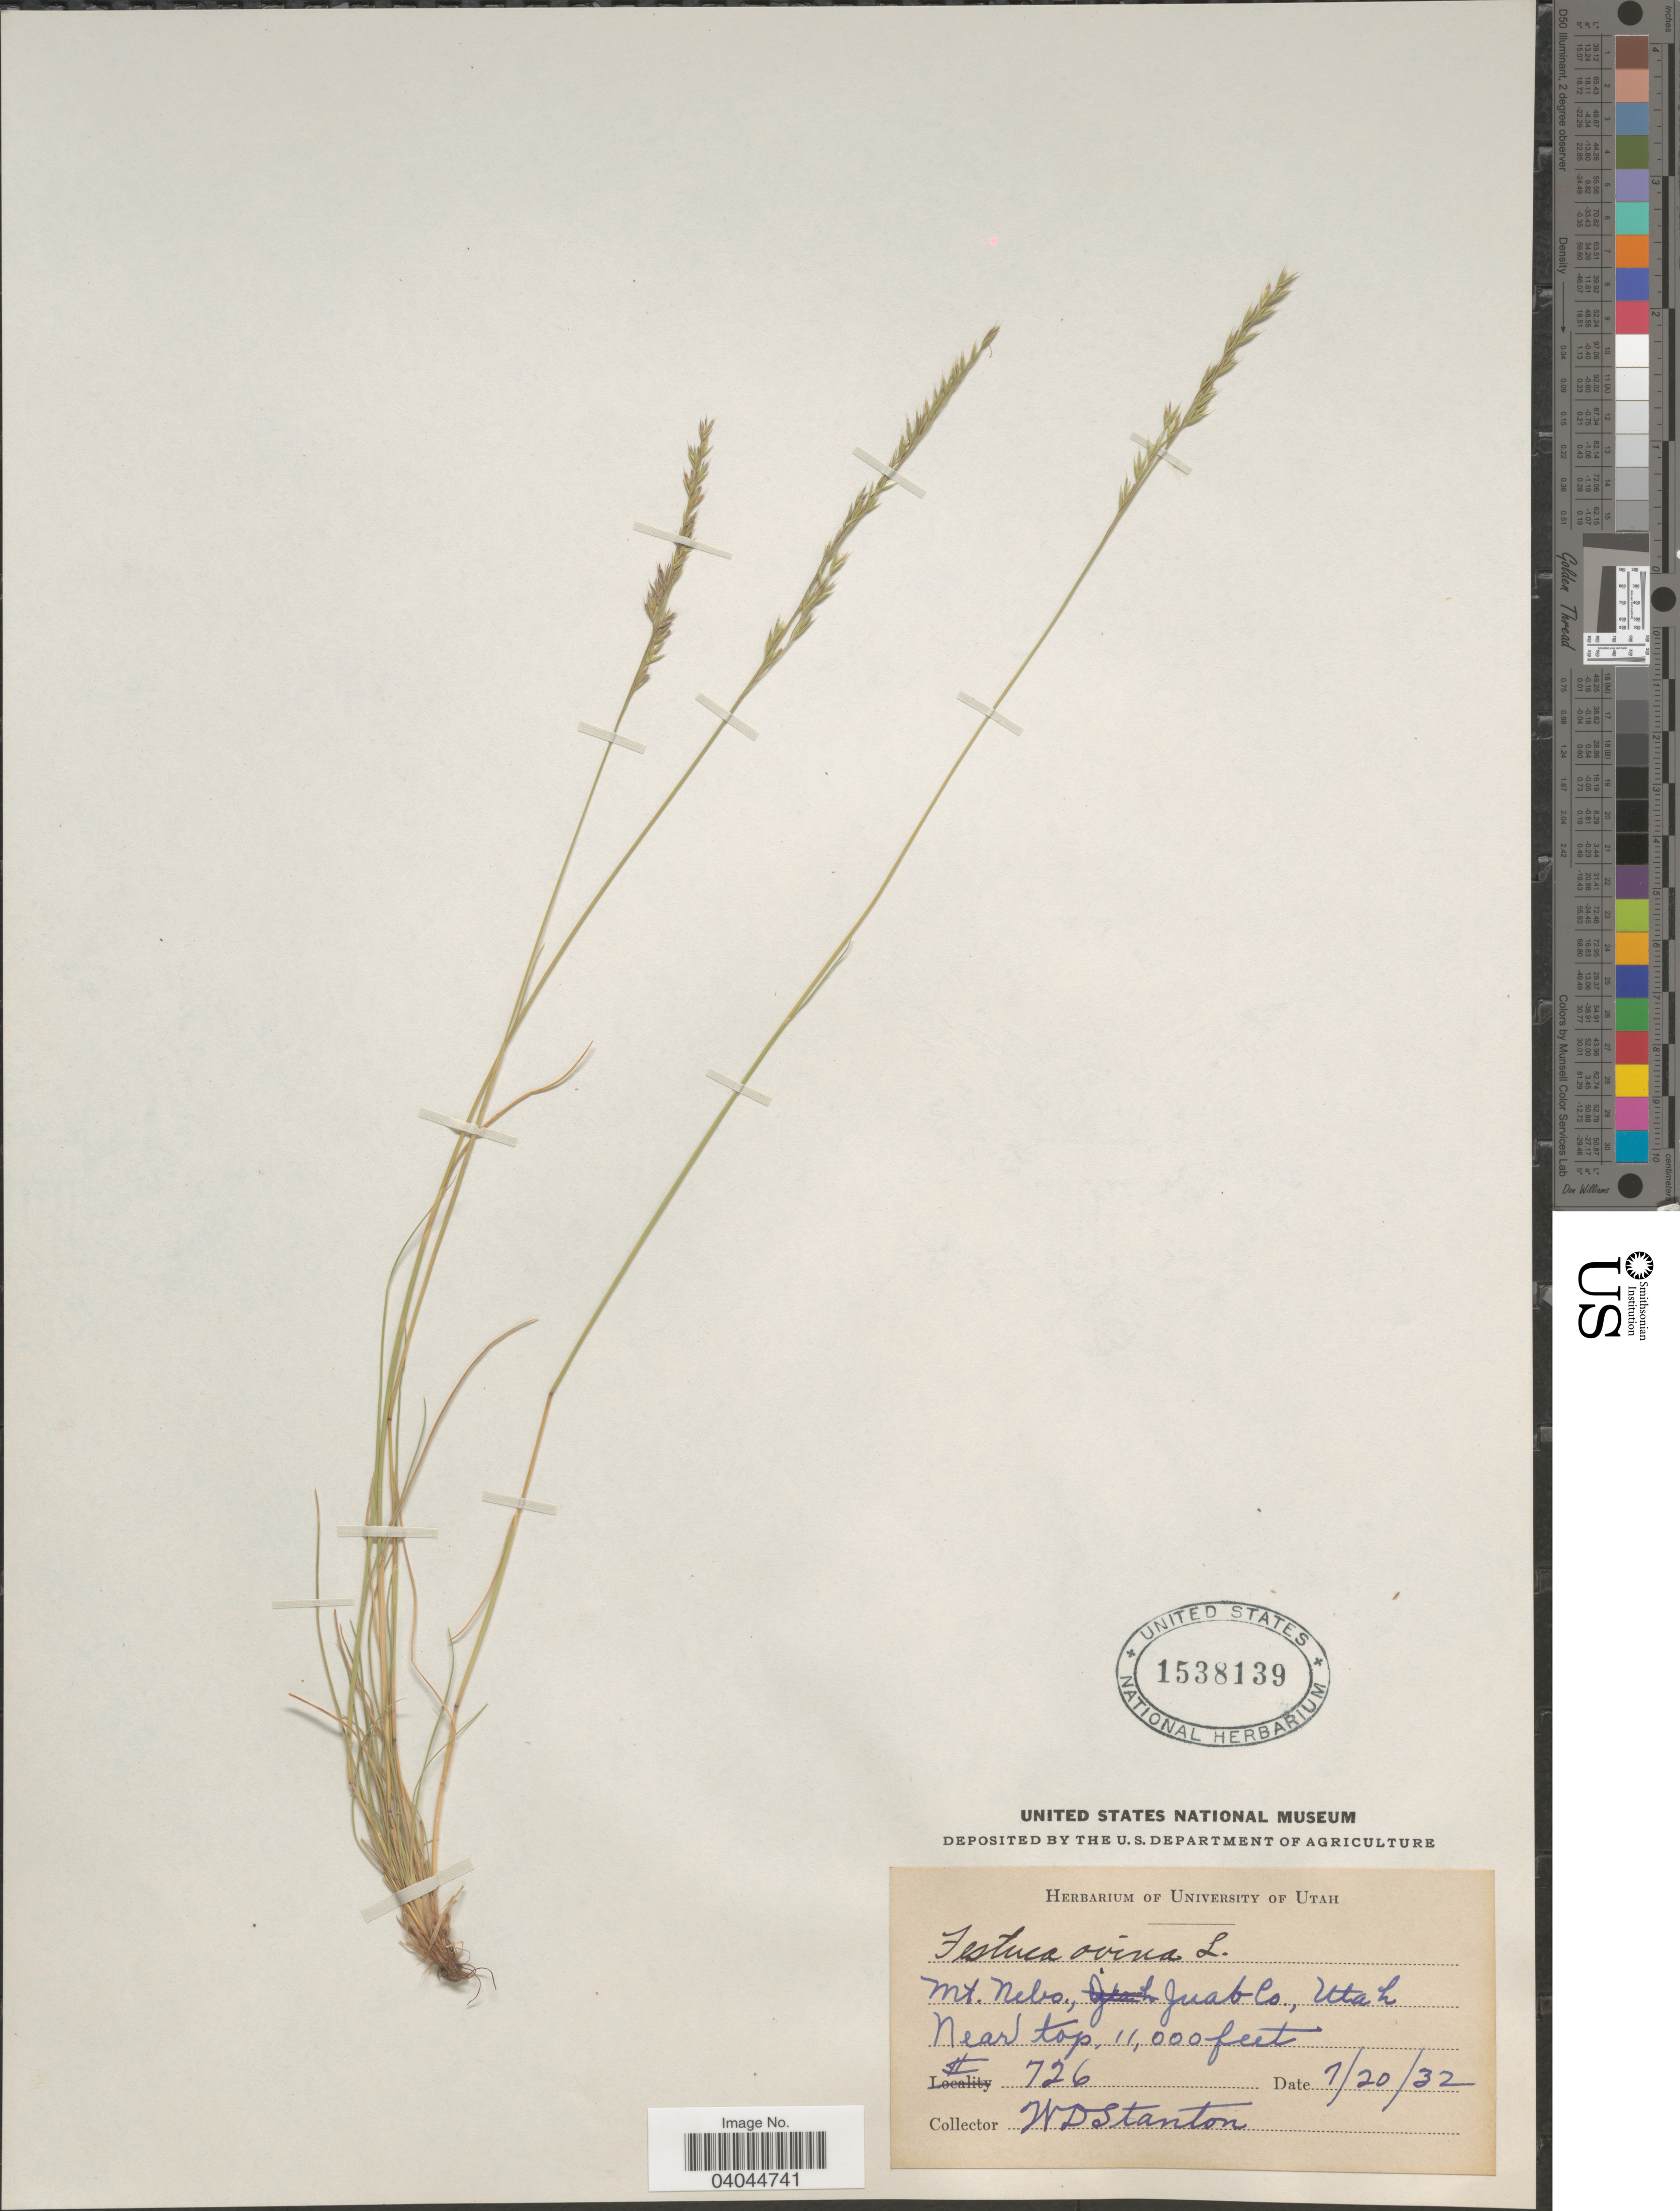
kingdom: Plantae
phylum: Tracheophyta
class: Liliopsida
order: Poales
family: Poaceae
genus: Festuca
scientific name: Festuca ovina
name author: L.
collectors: W. Stanton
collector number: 726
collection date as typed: Transcribed d/m/y: 20/7/32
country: United States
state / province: Utah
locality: Mt. Nebo, Juab Co. Near top.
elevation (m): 3353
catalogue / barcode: US 1538139